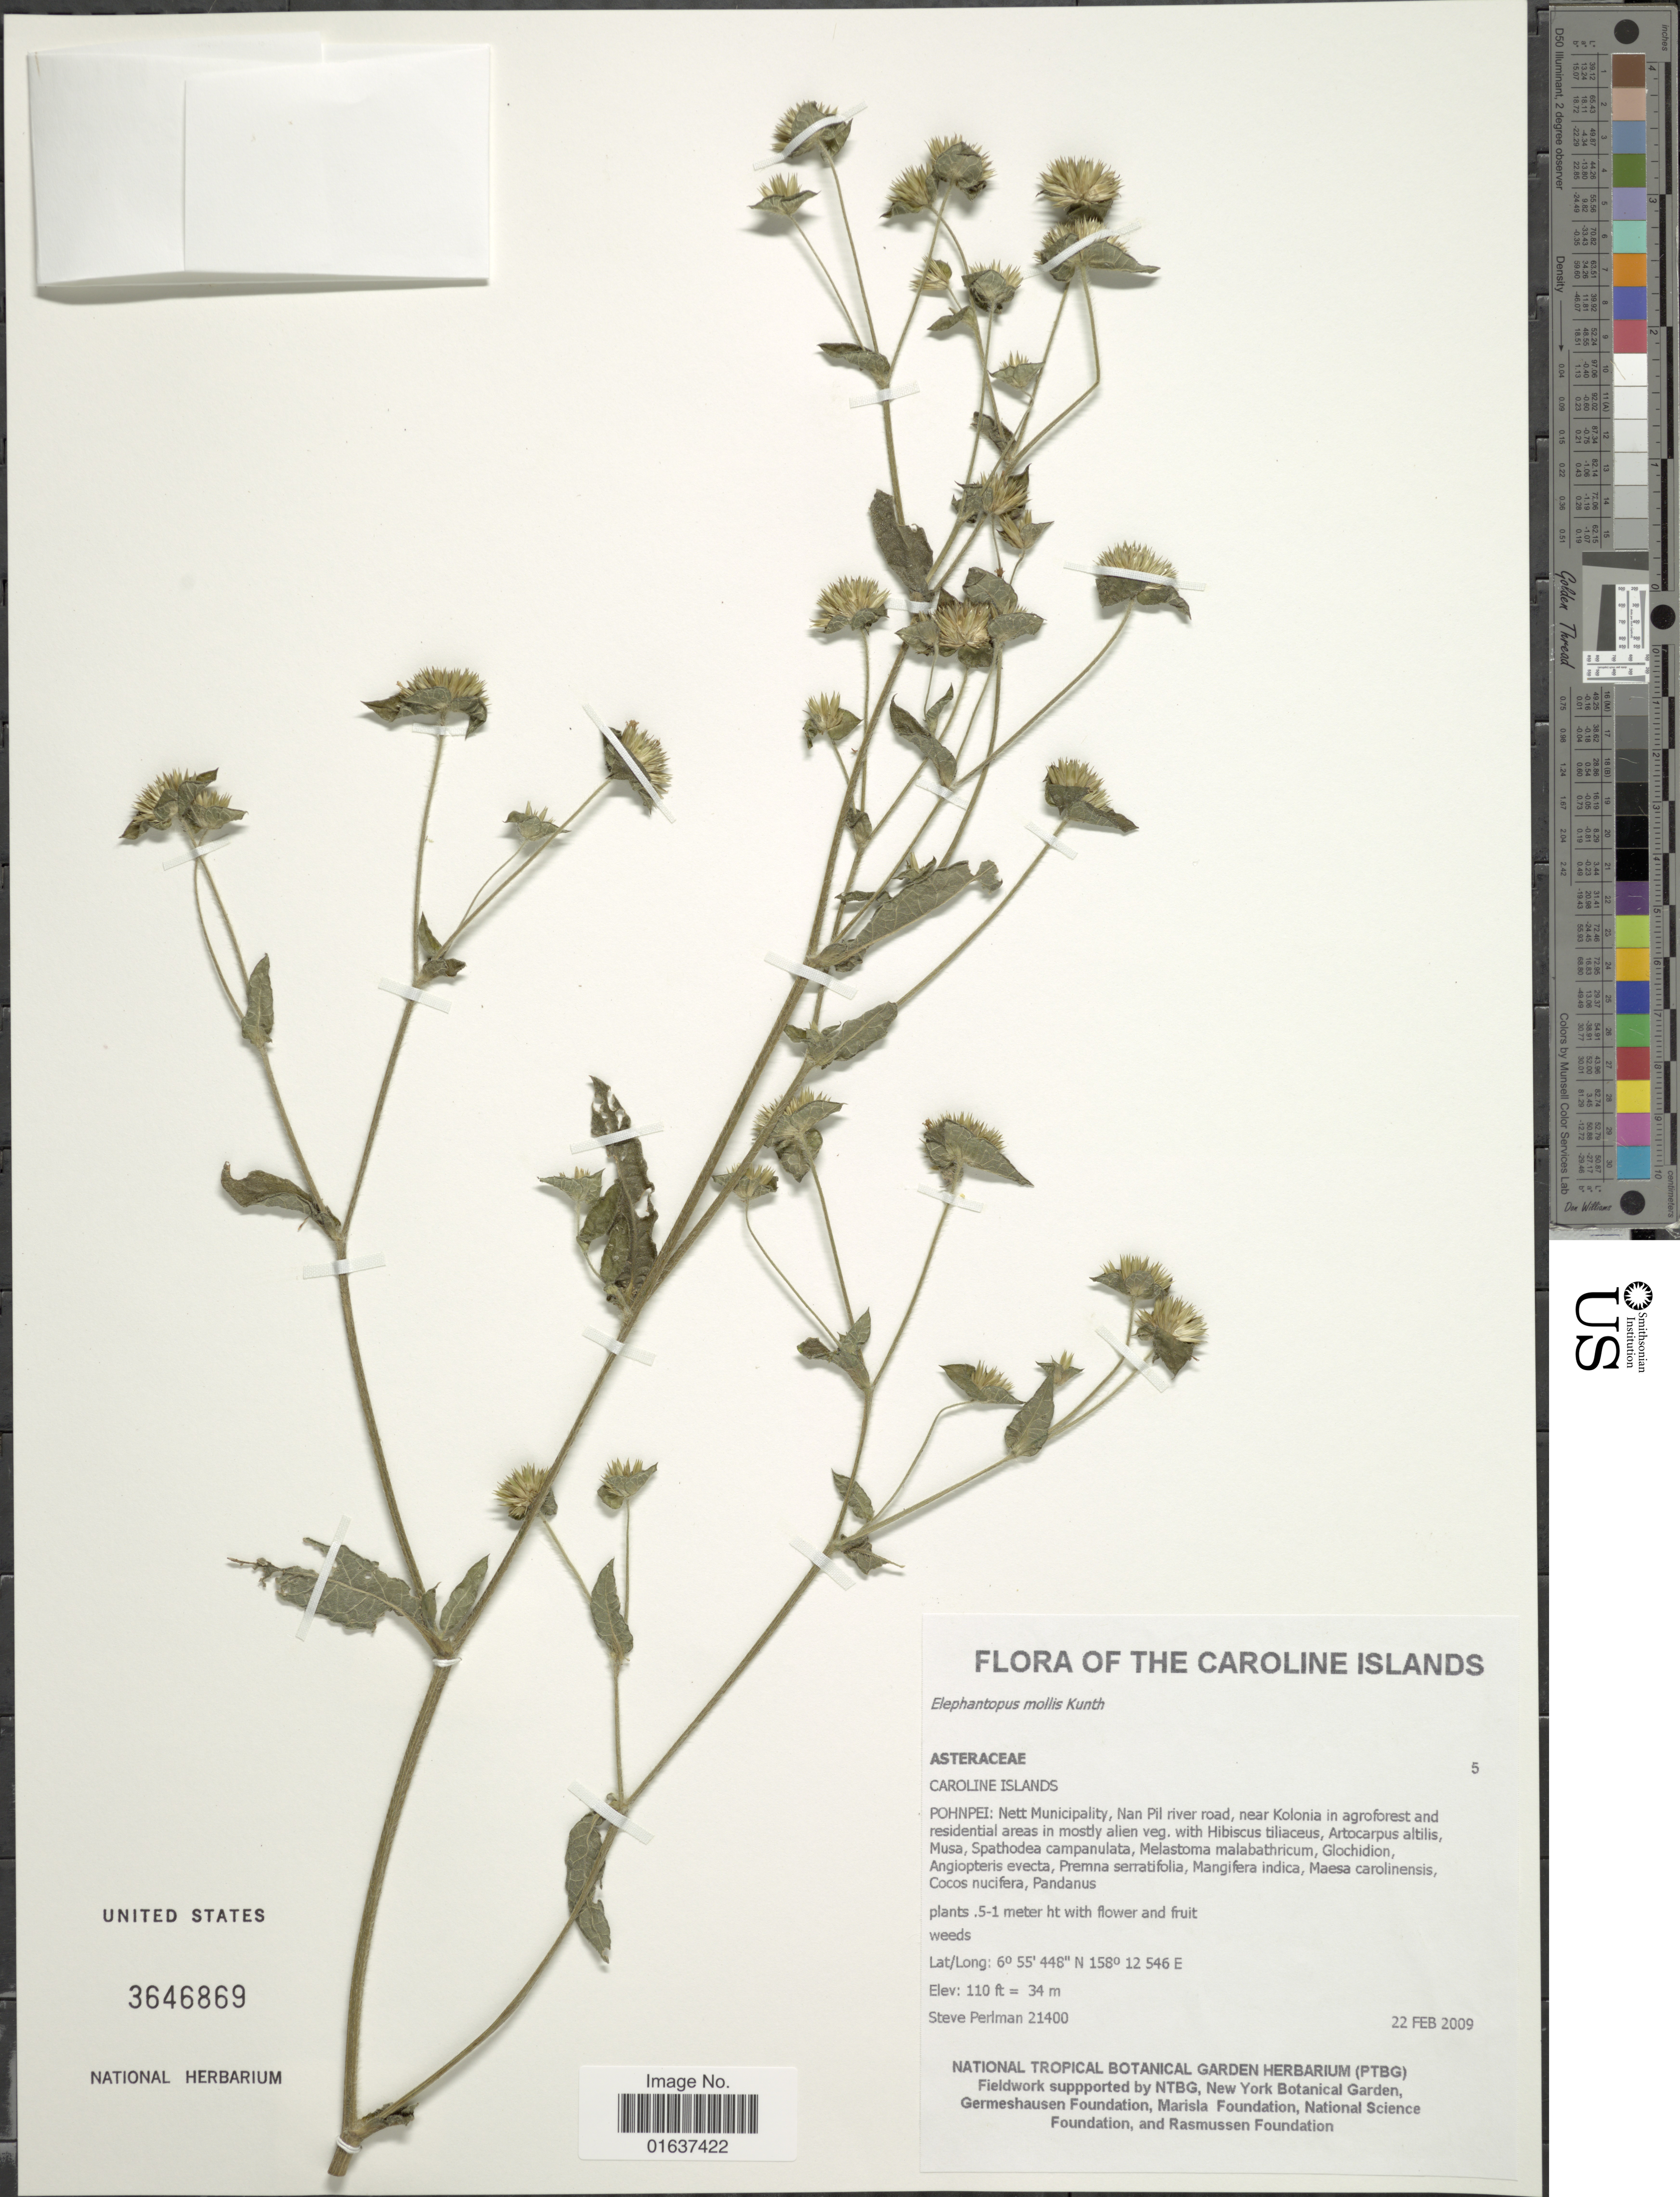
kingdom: Plantae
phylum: Tracheophyta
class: Magnoliopsida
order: Asterales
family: Asteraceae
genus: Elephantopus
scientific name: Elephantopus mollis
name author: Kunth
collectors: S. Perlman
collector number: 21400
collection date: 2009-02-22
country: Micronesia, Federated States of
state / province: Pohnpei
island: Pohnpei [Ponape]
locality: Caroline Islands, Nett Municipality, nan Pil river road, near Kolonia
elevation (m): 34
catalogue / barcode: US 3646869